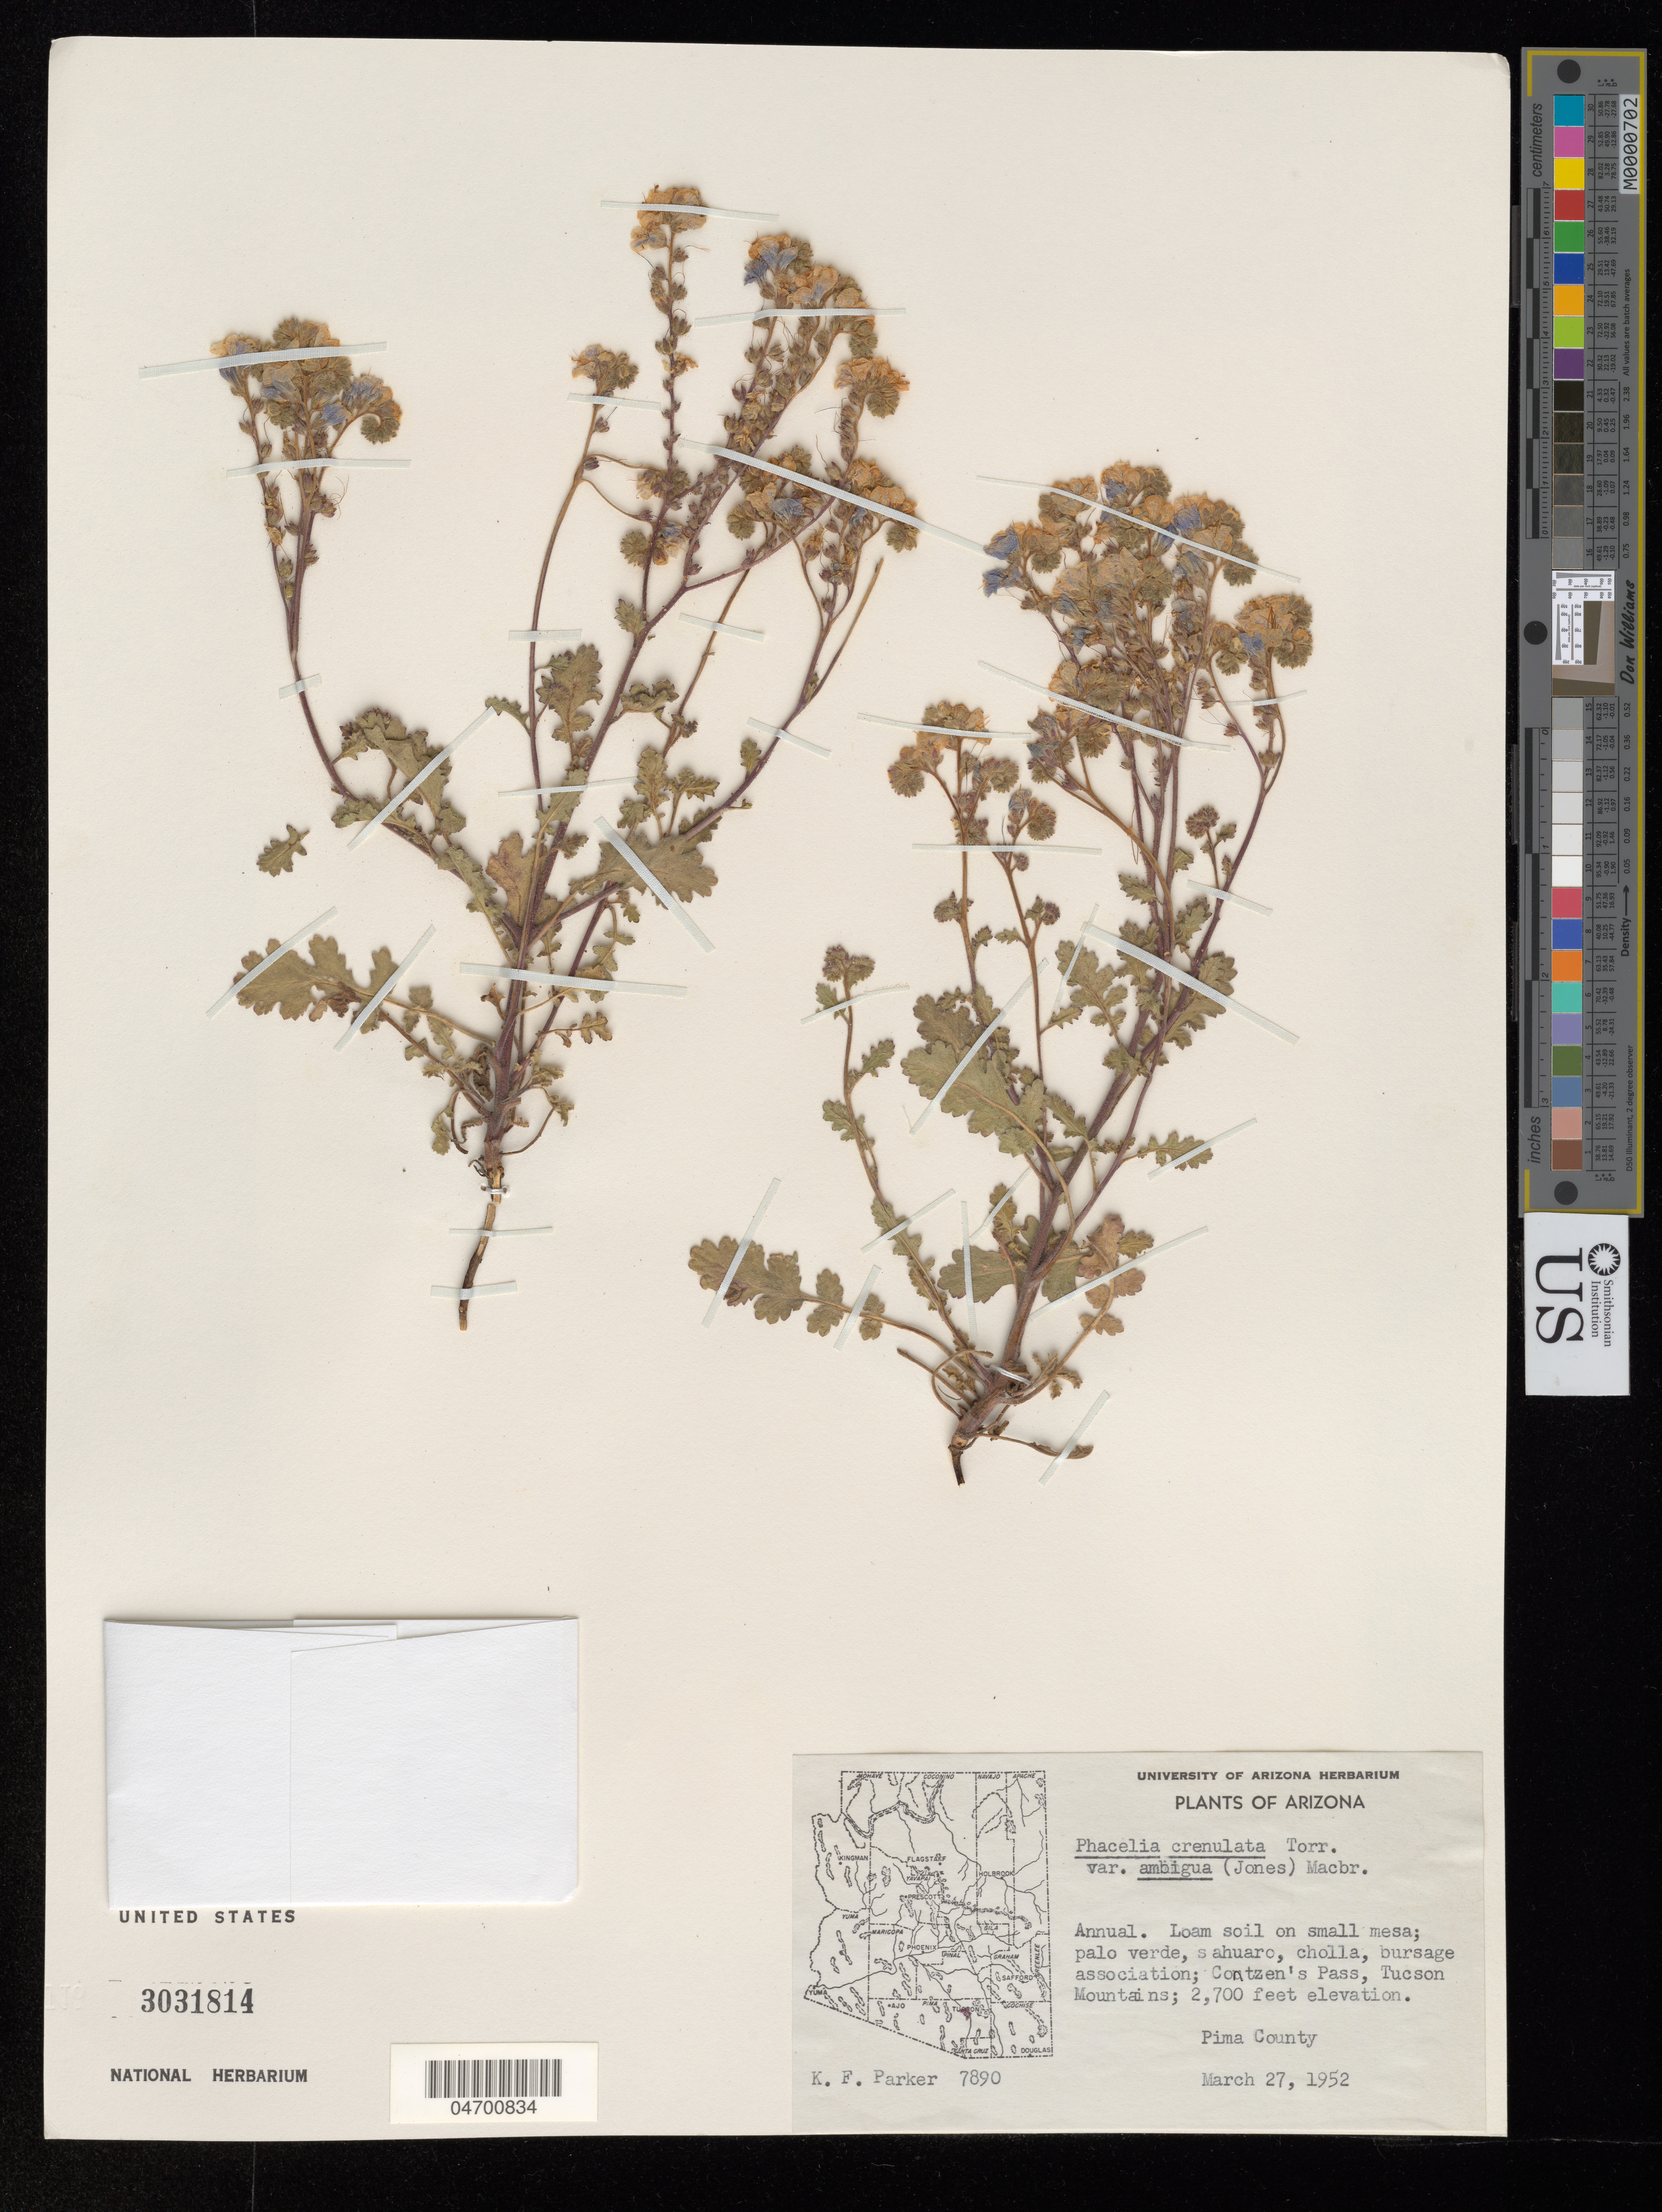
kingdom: Plantae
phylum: Tracheophyta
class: Magnoliopsida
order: Boraginales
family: Hydrophyllaceae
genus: Phacelia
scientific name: Phacelia crenulata var. ambigua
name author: (M.E. Jones) J.F. Macbr.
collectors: K. F. Parker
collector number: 7890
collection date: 1952-03-27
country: United States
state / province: Arizona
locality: Contzen's Pass, Tucson Mountains. Pima County.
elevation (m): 823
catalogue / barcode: US 3031814